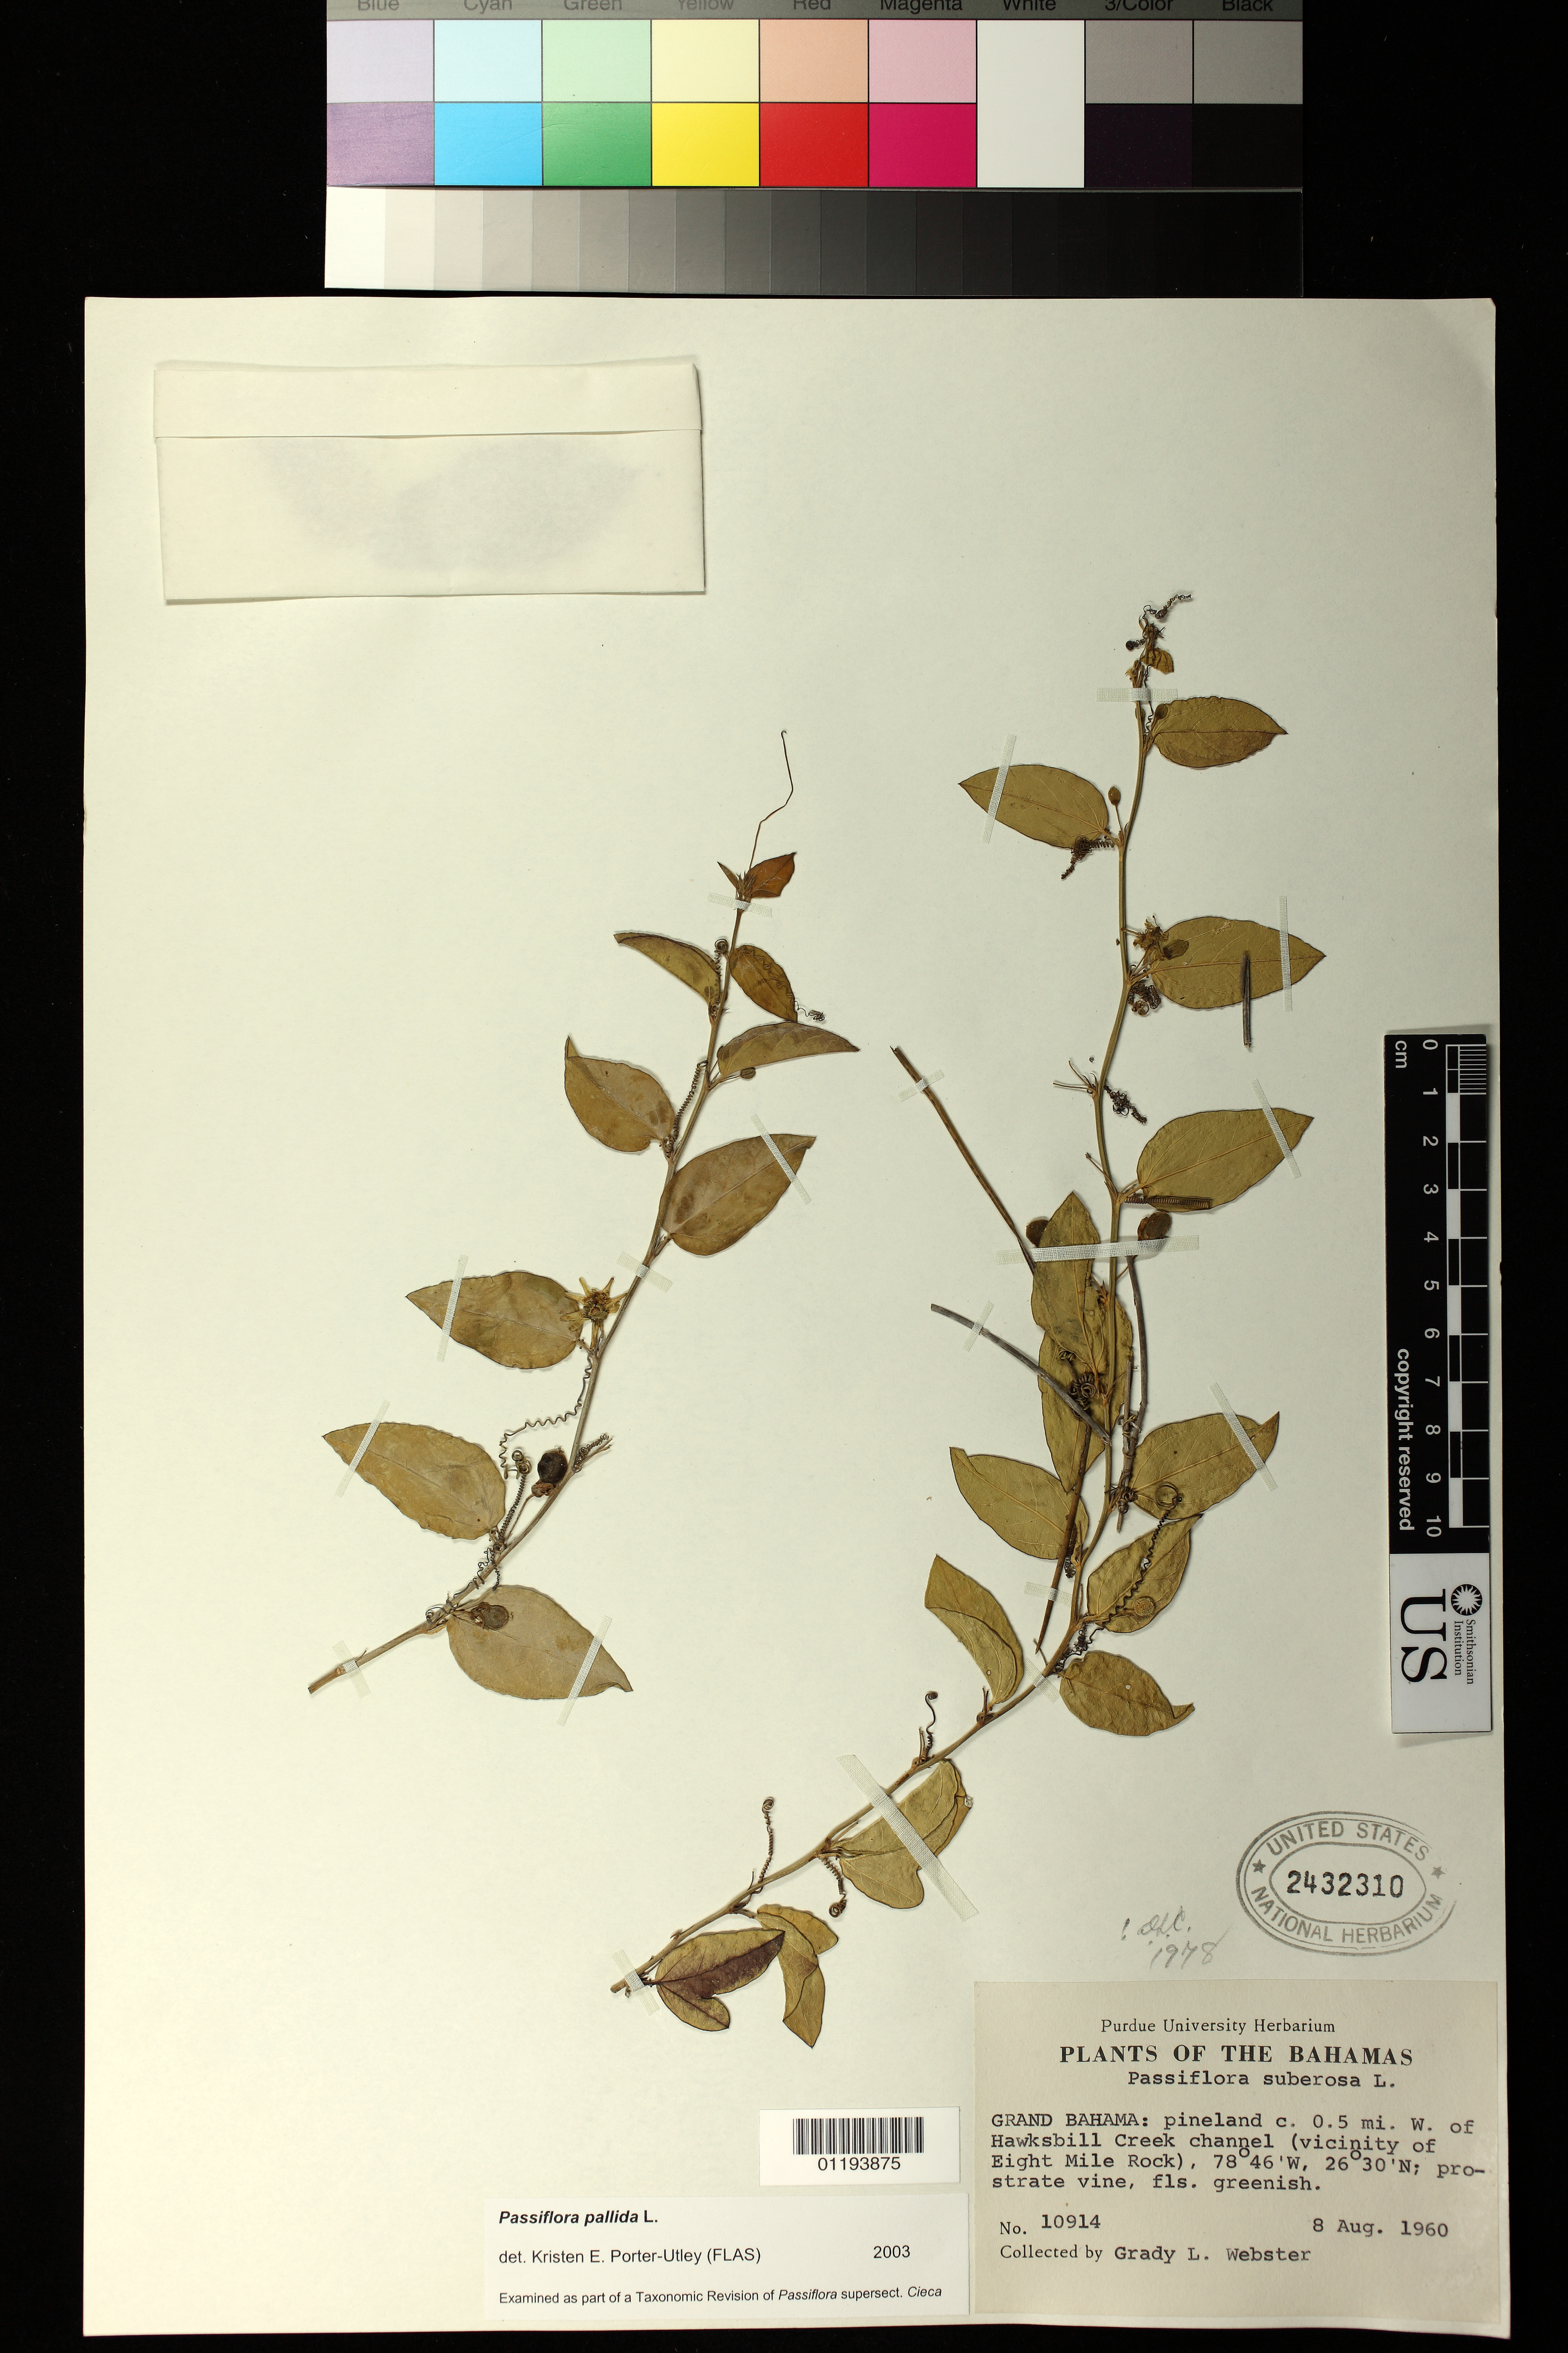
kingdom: Plantae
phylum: Tracheophyta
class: Magnoliopsida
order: Malpighiales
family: Passifloraceae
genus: Passiflora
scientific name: Passiflora pallida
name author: L.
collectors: G. L. Webster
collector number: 10914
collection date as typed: Aug 8 1960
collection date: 1960-08-08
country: Bahamas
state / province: West Grand Bahama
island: Grand Bahama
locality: Grand Bahama: pineland c. 0.5 mi. W. of Hawksbill Creek channel (vicinity of Eight Mile Rock).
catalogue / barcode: US 2432310